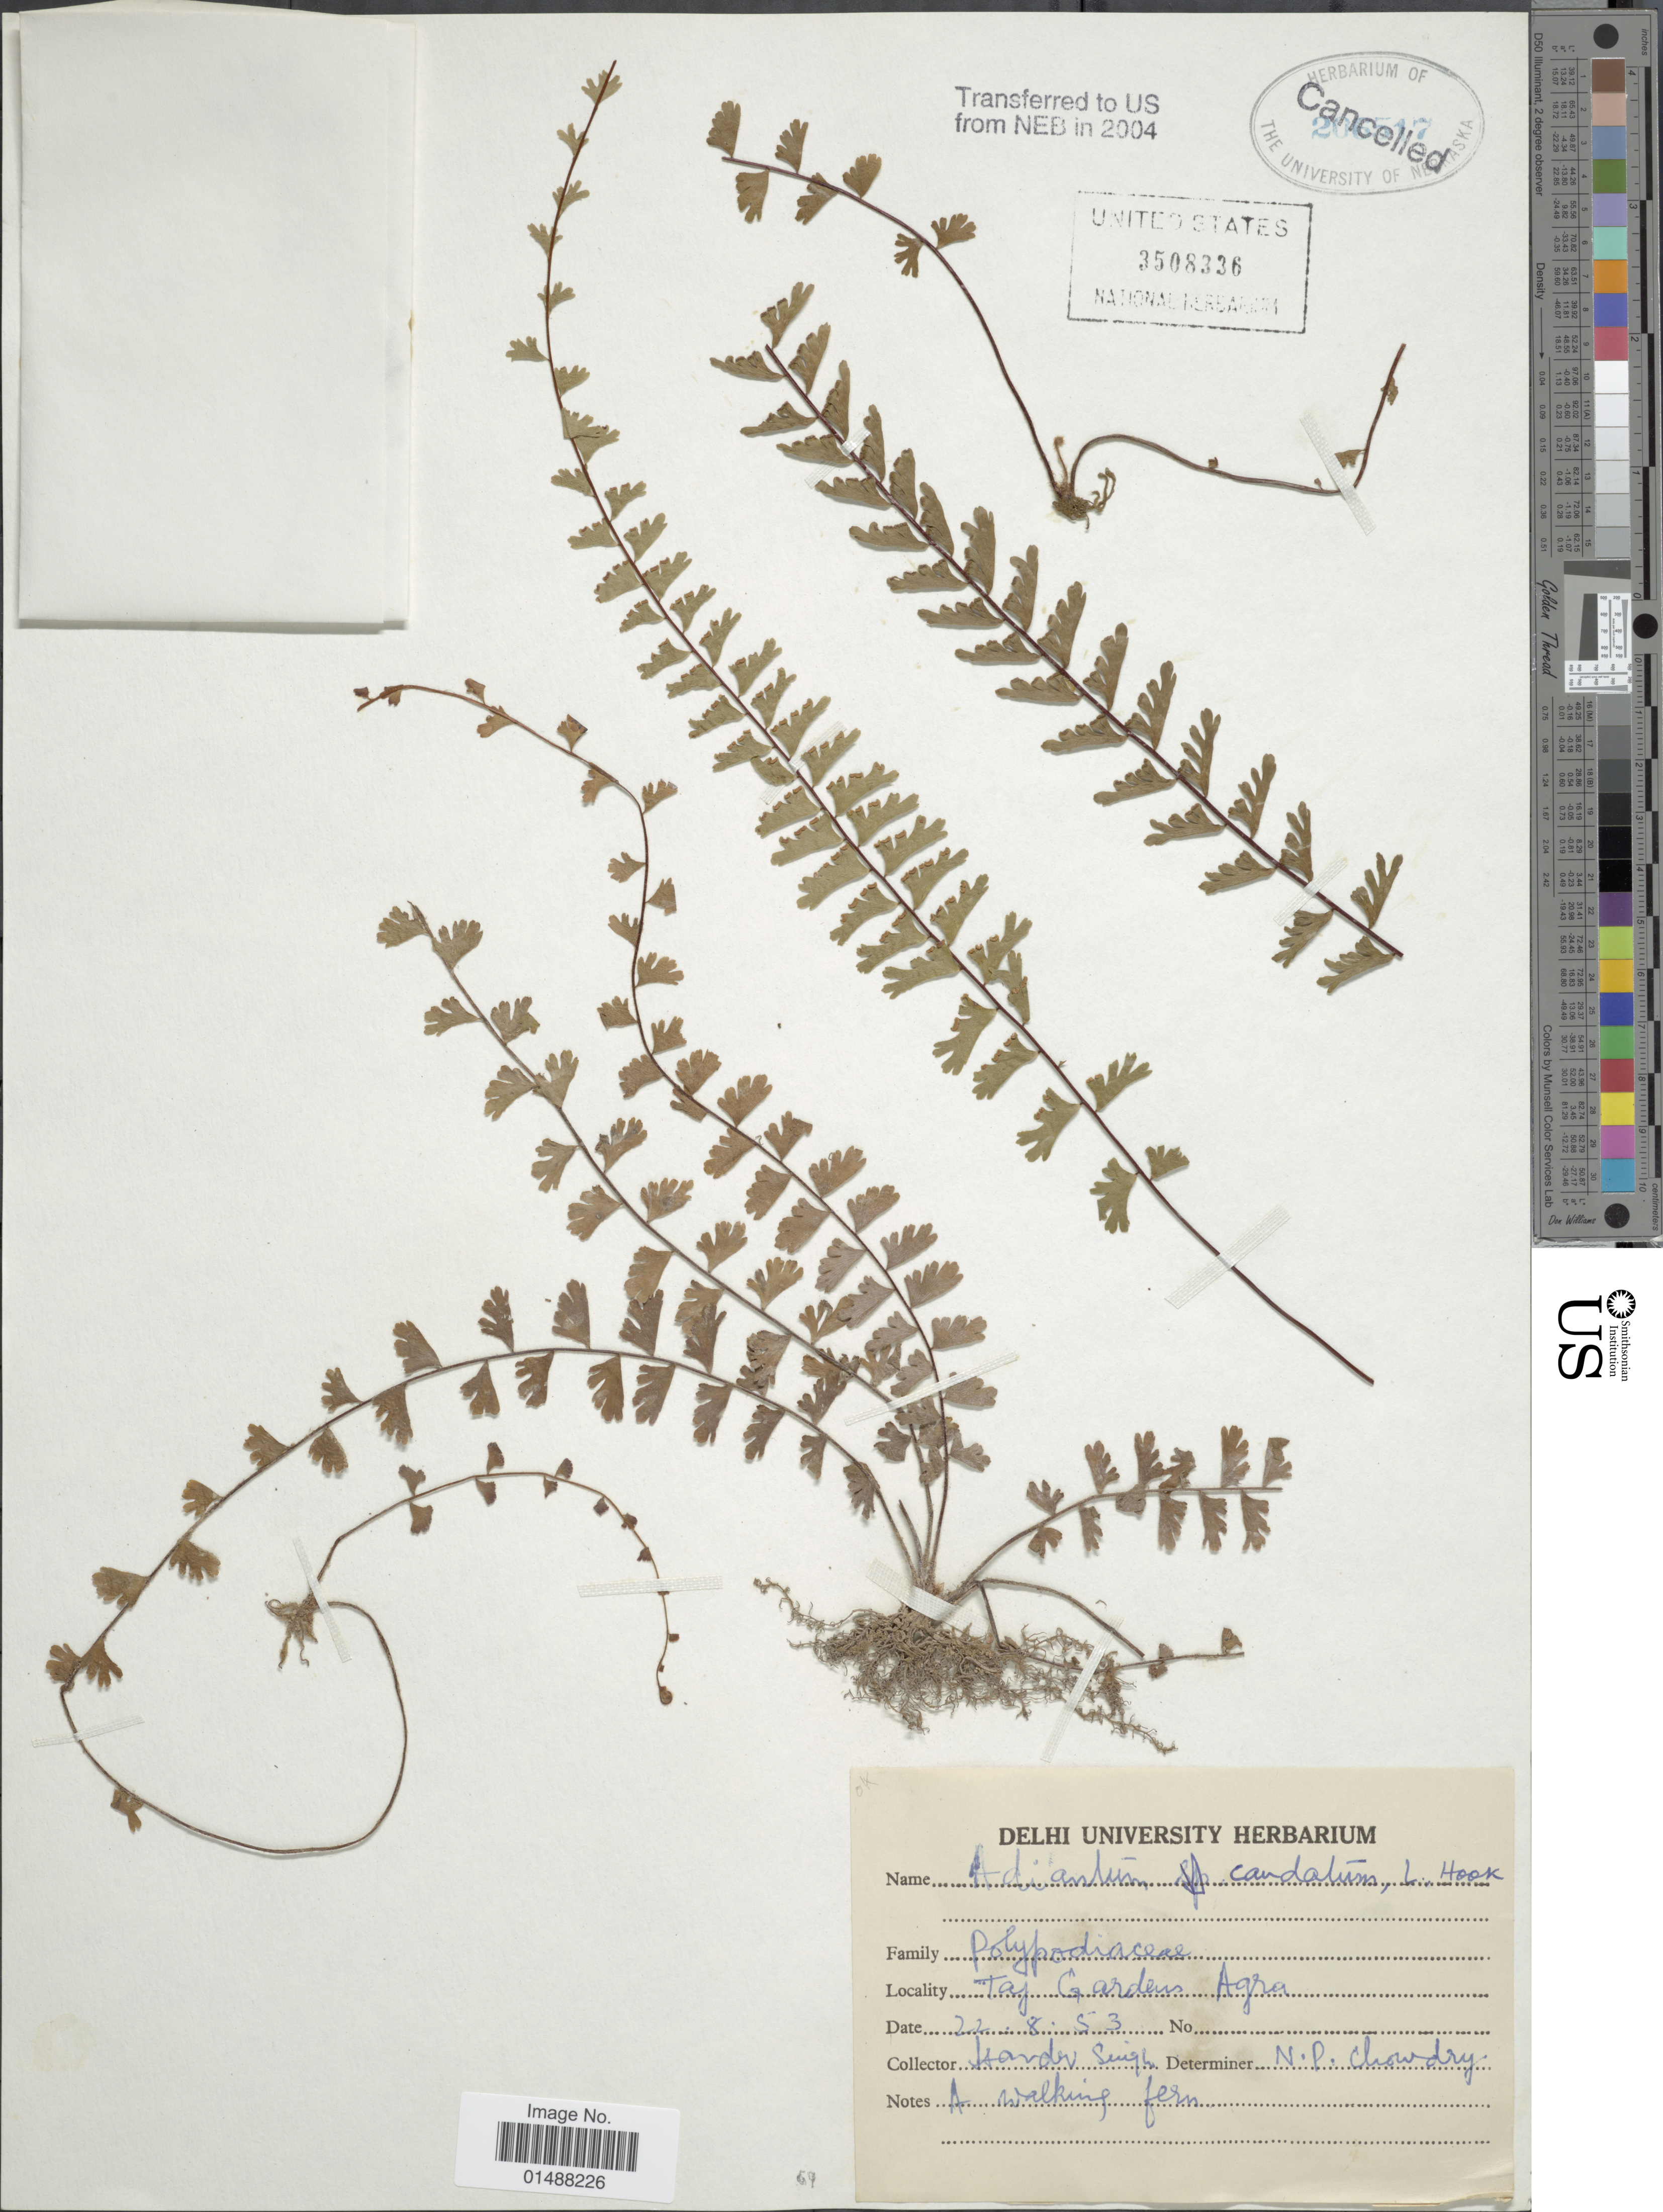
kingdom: Plantae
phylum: Tracheophyta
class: Polypodiopsida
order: Polypodiales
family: Pteridaceae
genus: Adiantum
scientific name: Adiantum caudatum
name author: L.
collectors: H. Singh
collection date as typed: Transcribed d/m/y: 22/8/53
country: India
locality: Taj Gardens Agra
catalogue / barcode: US 3508336